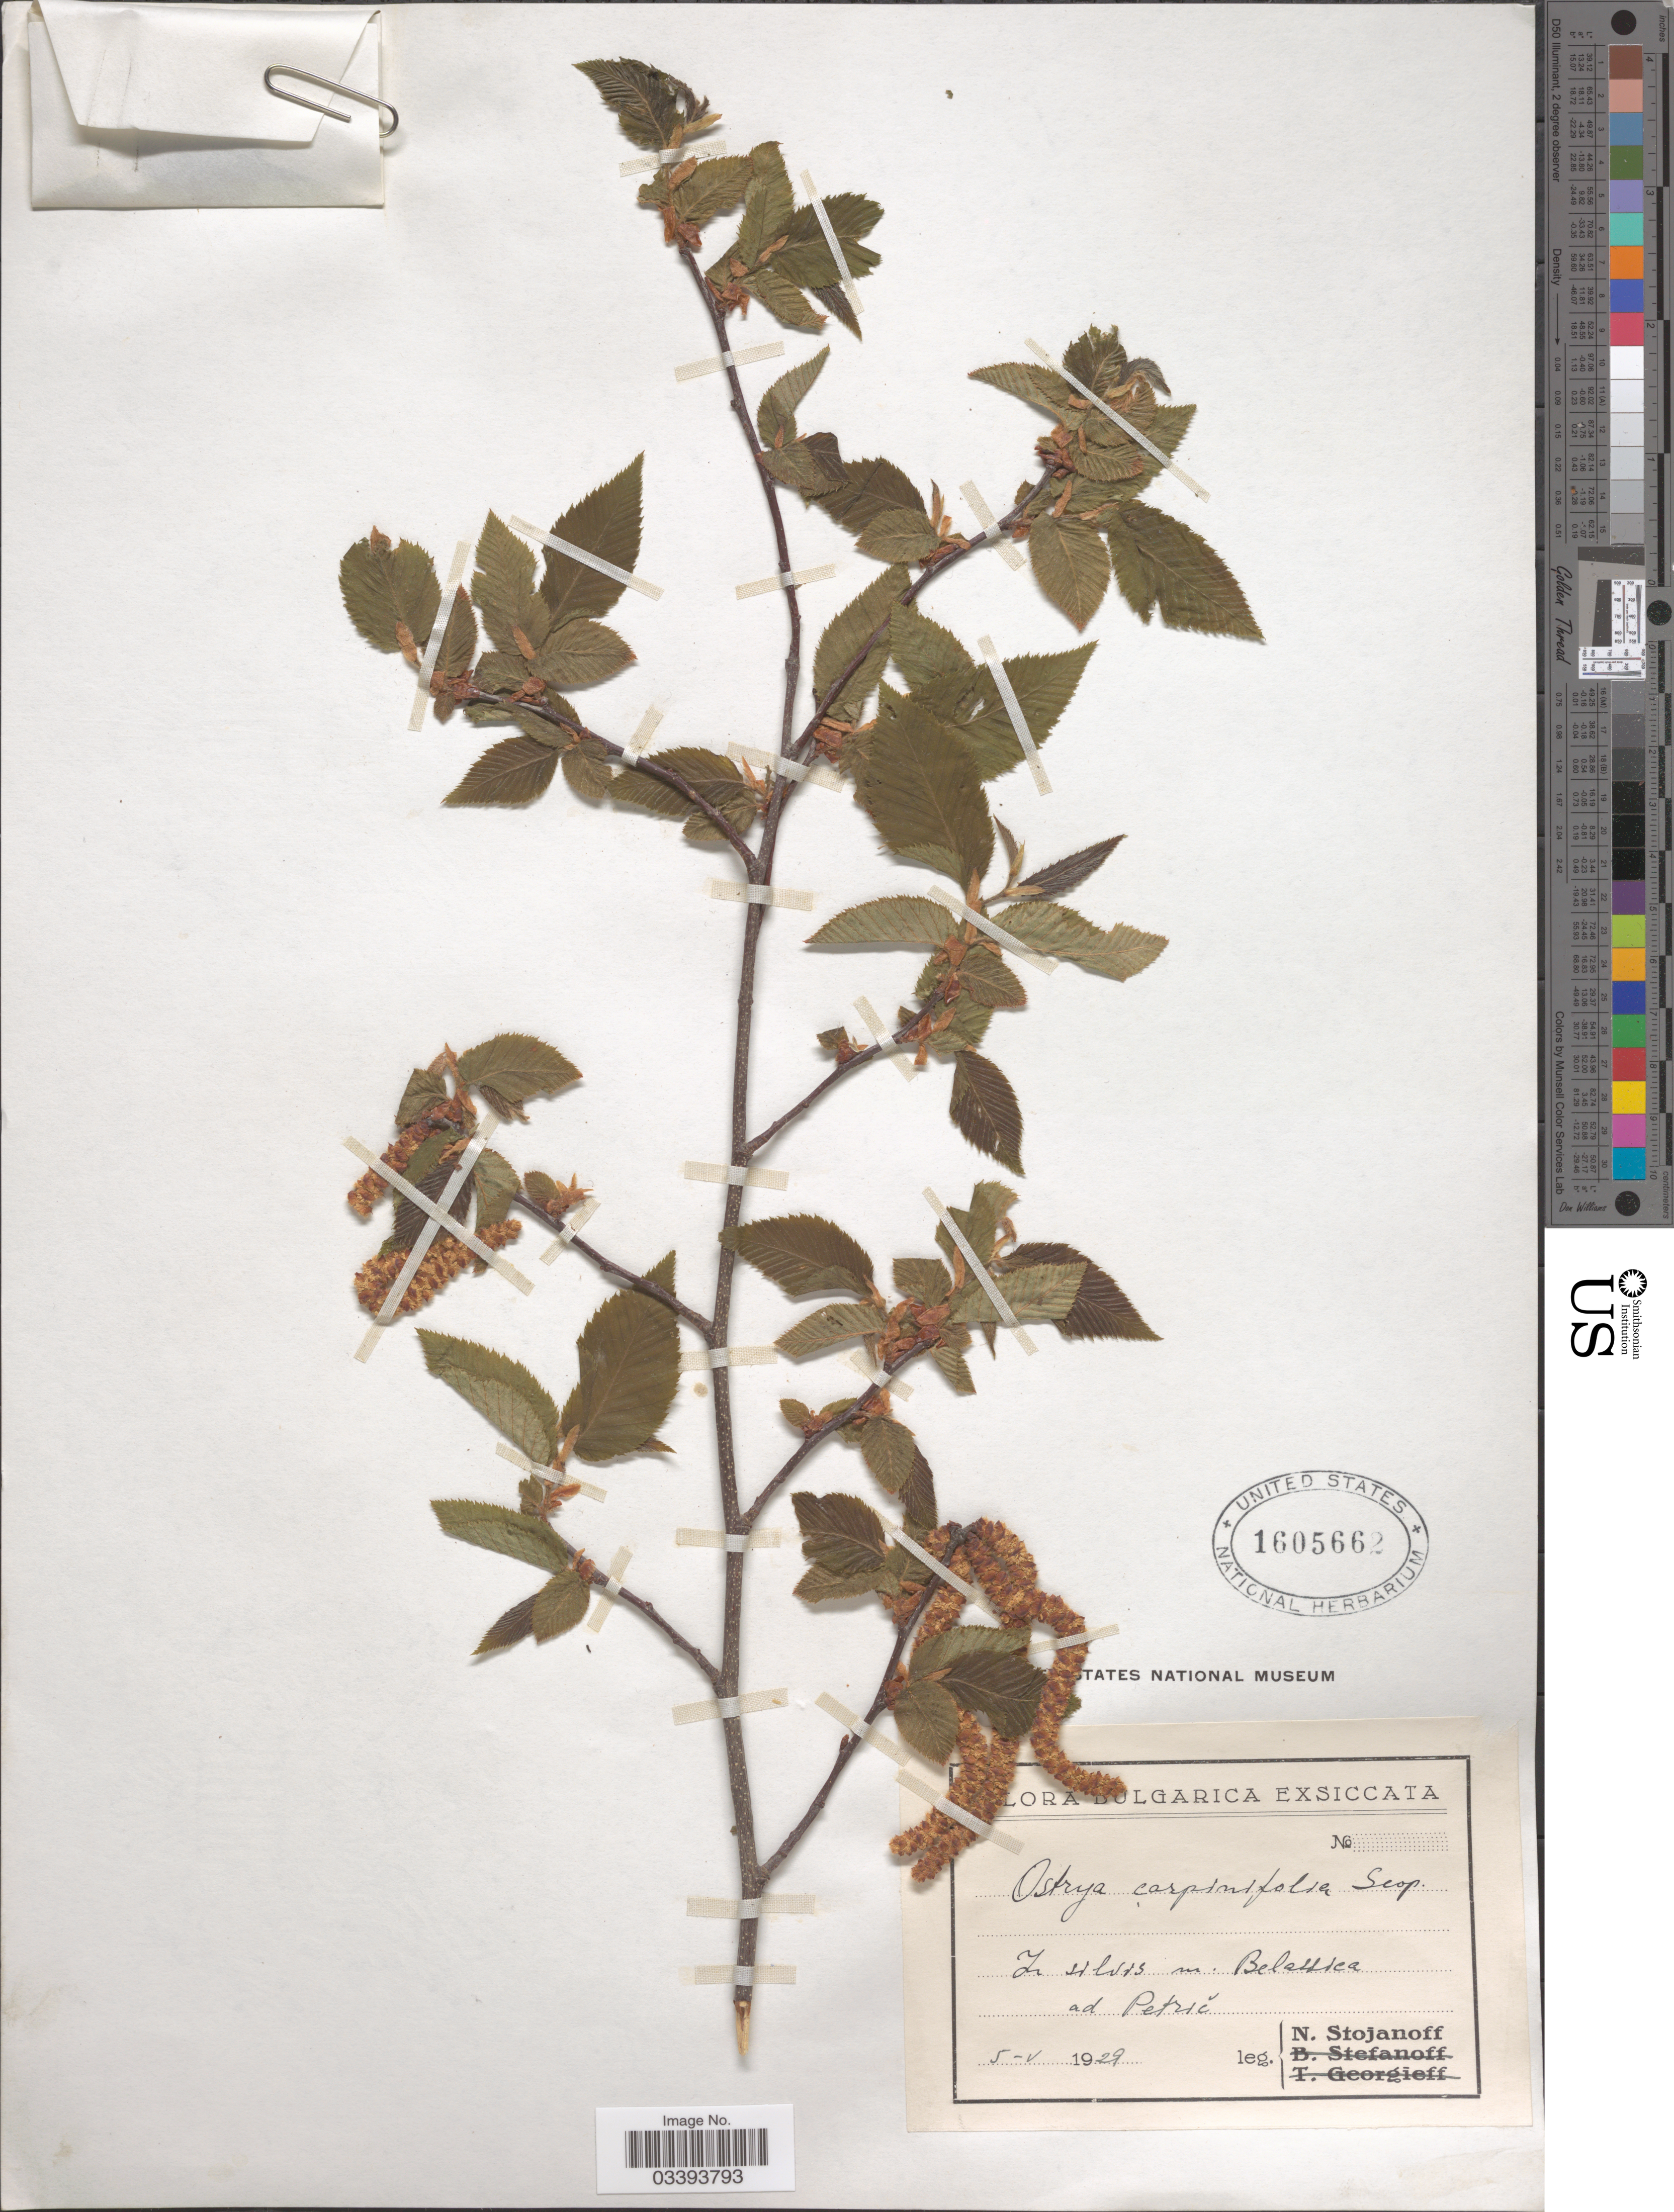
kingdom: Plantae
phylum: Tracheophyta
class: Magnoliopsida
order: Fagales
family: Betulaceae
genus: Ostrya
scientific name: Ostrya carpinifolia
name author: Scop.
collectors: N. Stojanoff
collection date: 1929-05-05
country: Bulgaria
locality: Il silvis m. Bellessea [interpreted] ad Petrič.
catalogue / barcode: US 1605662